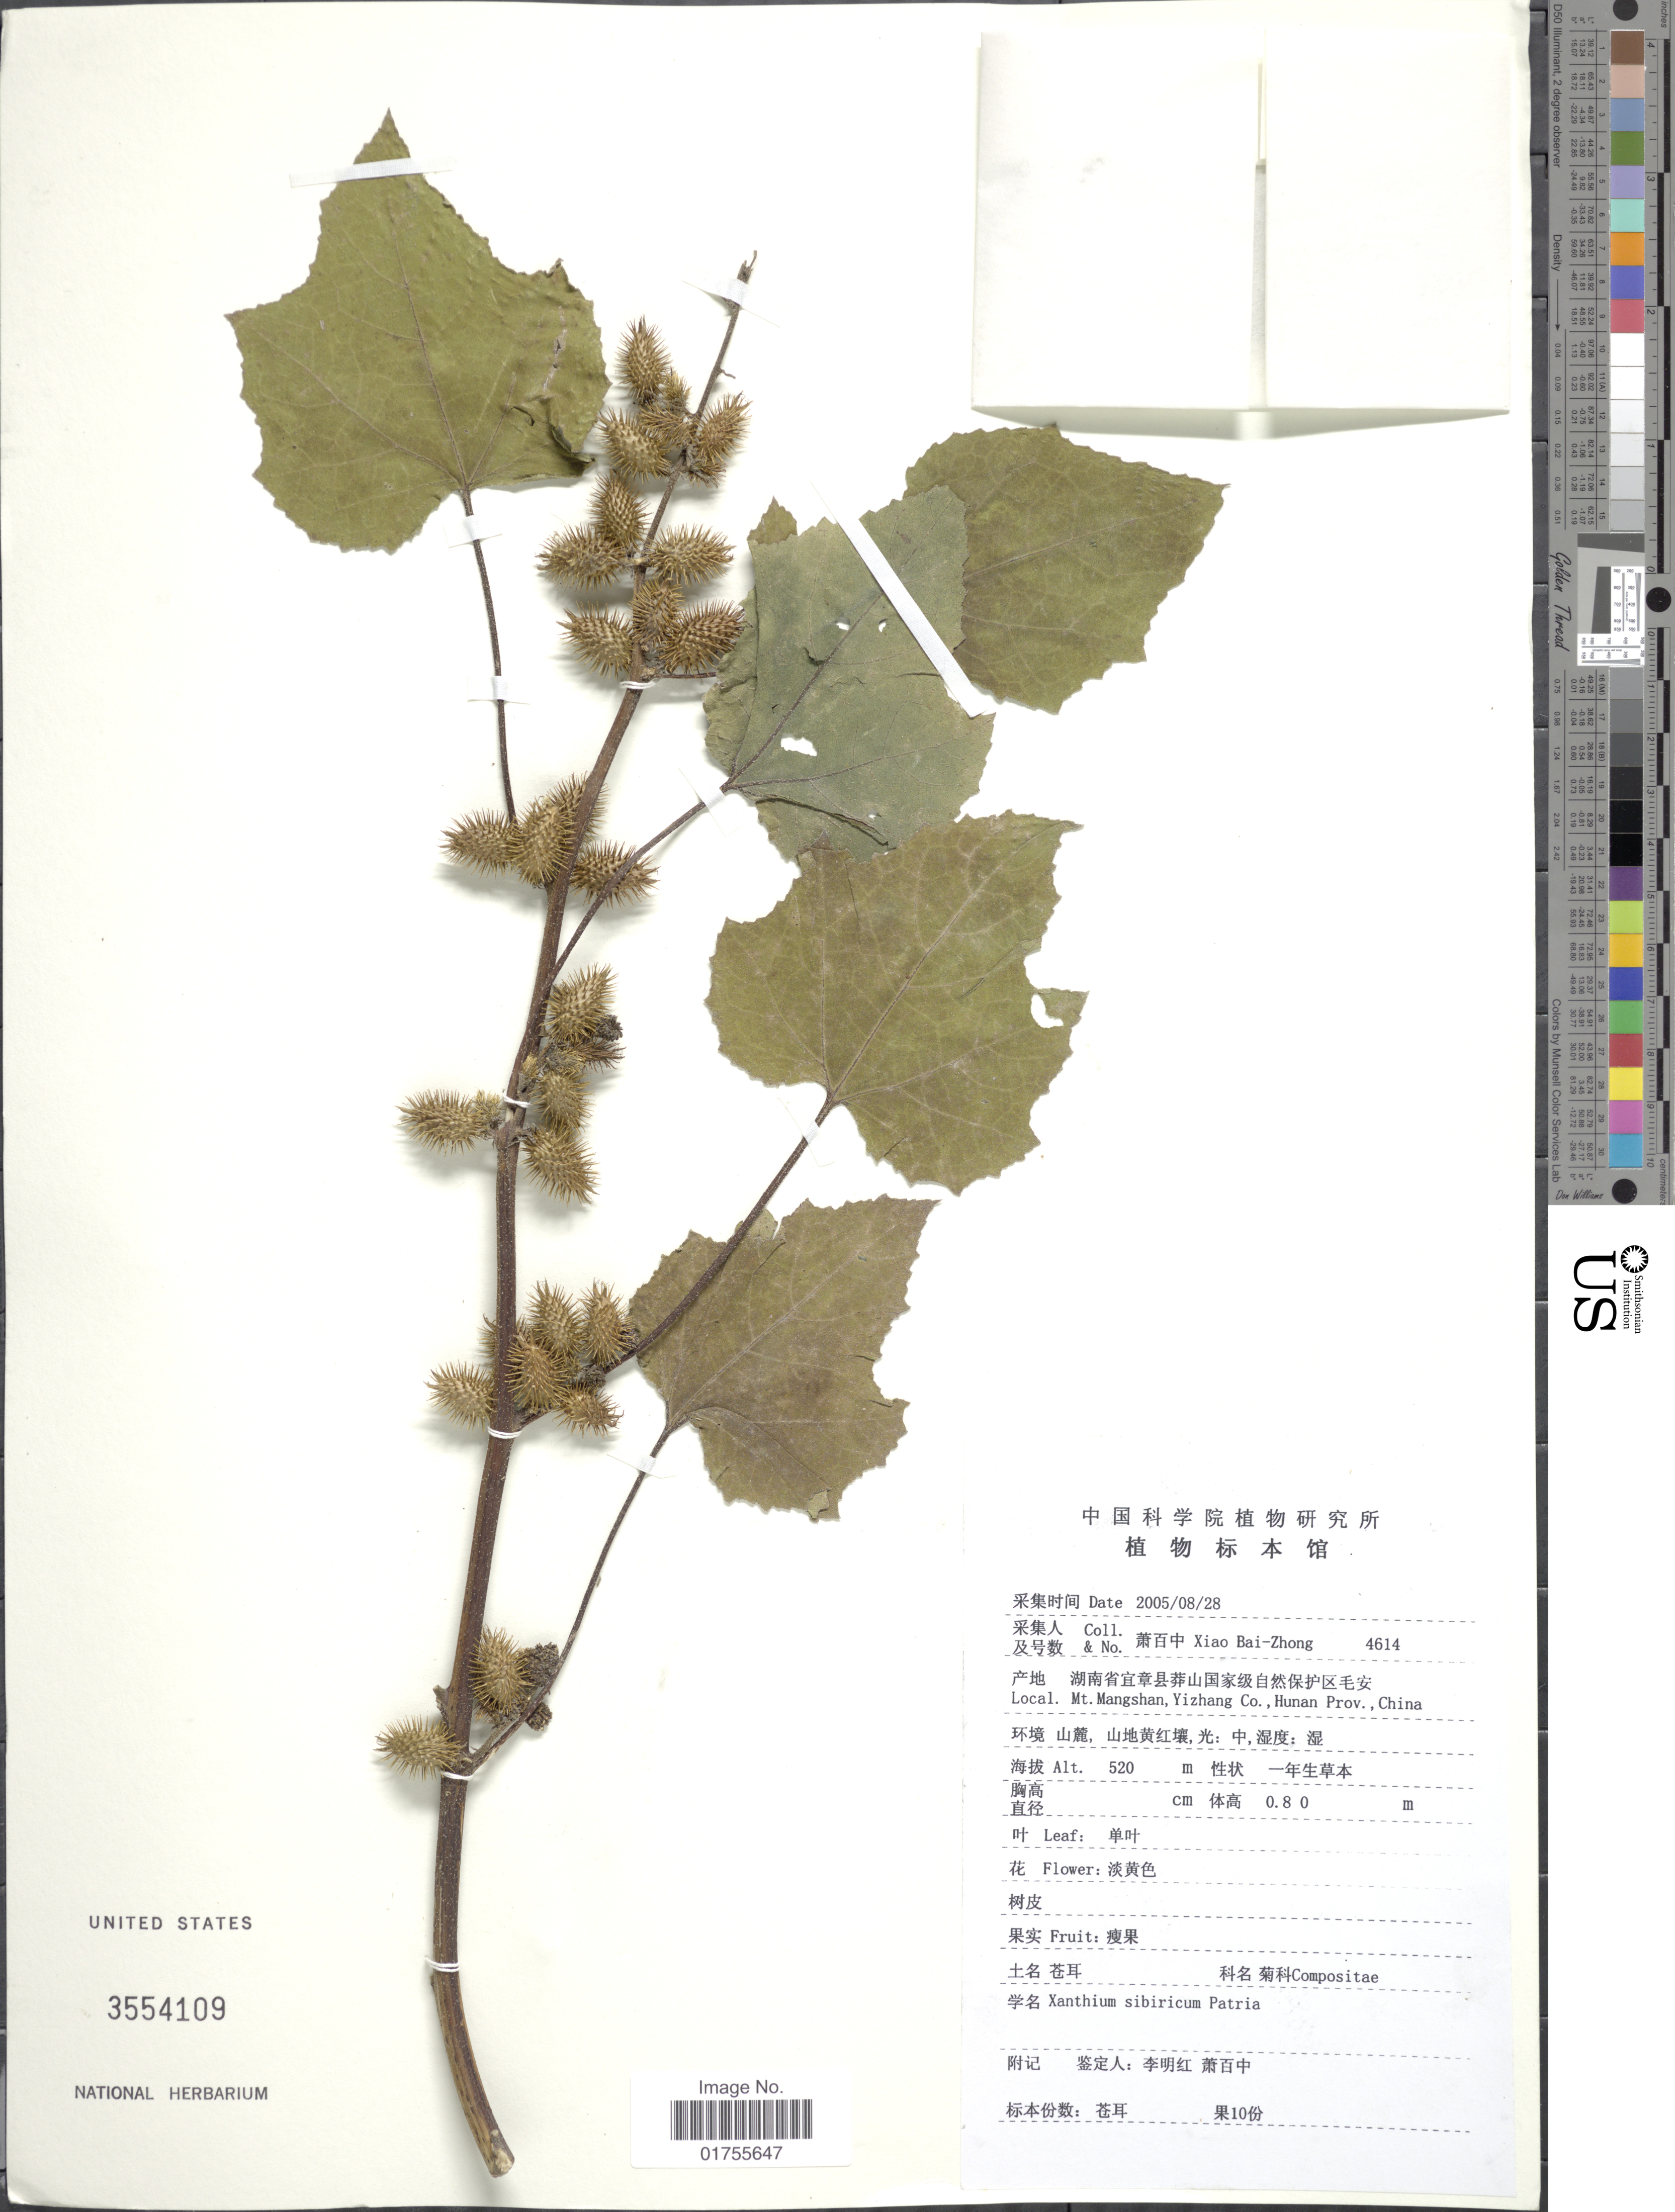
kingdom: Plantae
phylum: Tracheophyta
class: Magnoliopsida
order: Asterales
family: Asteraceae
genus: Xanthium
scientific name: Xanthium sibiricum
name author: L.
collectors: B. Z. Xiao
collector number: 4614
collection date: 2005-08-28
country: China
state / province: Hunan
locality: Mt Mangshan, Yizhang Co.,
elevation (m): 520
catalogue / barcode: US 3554109